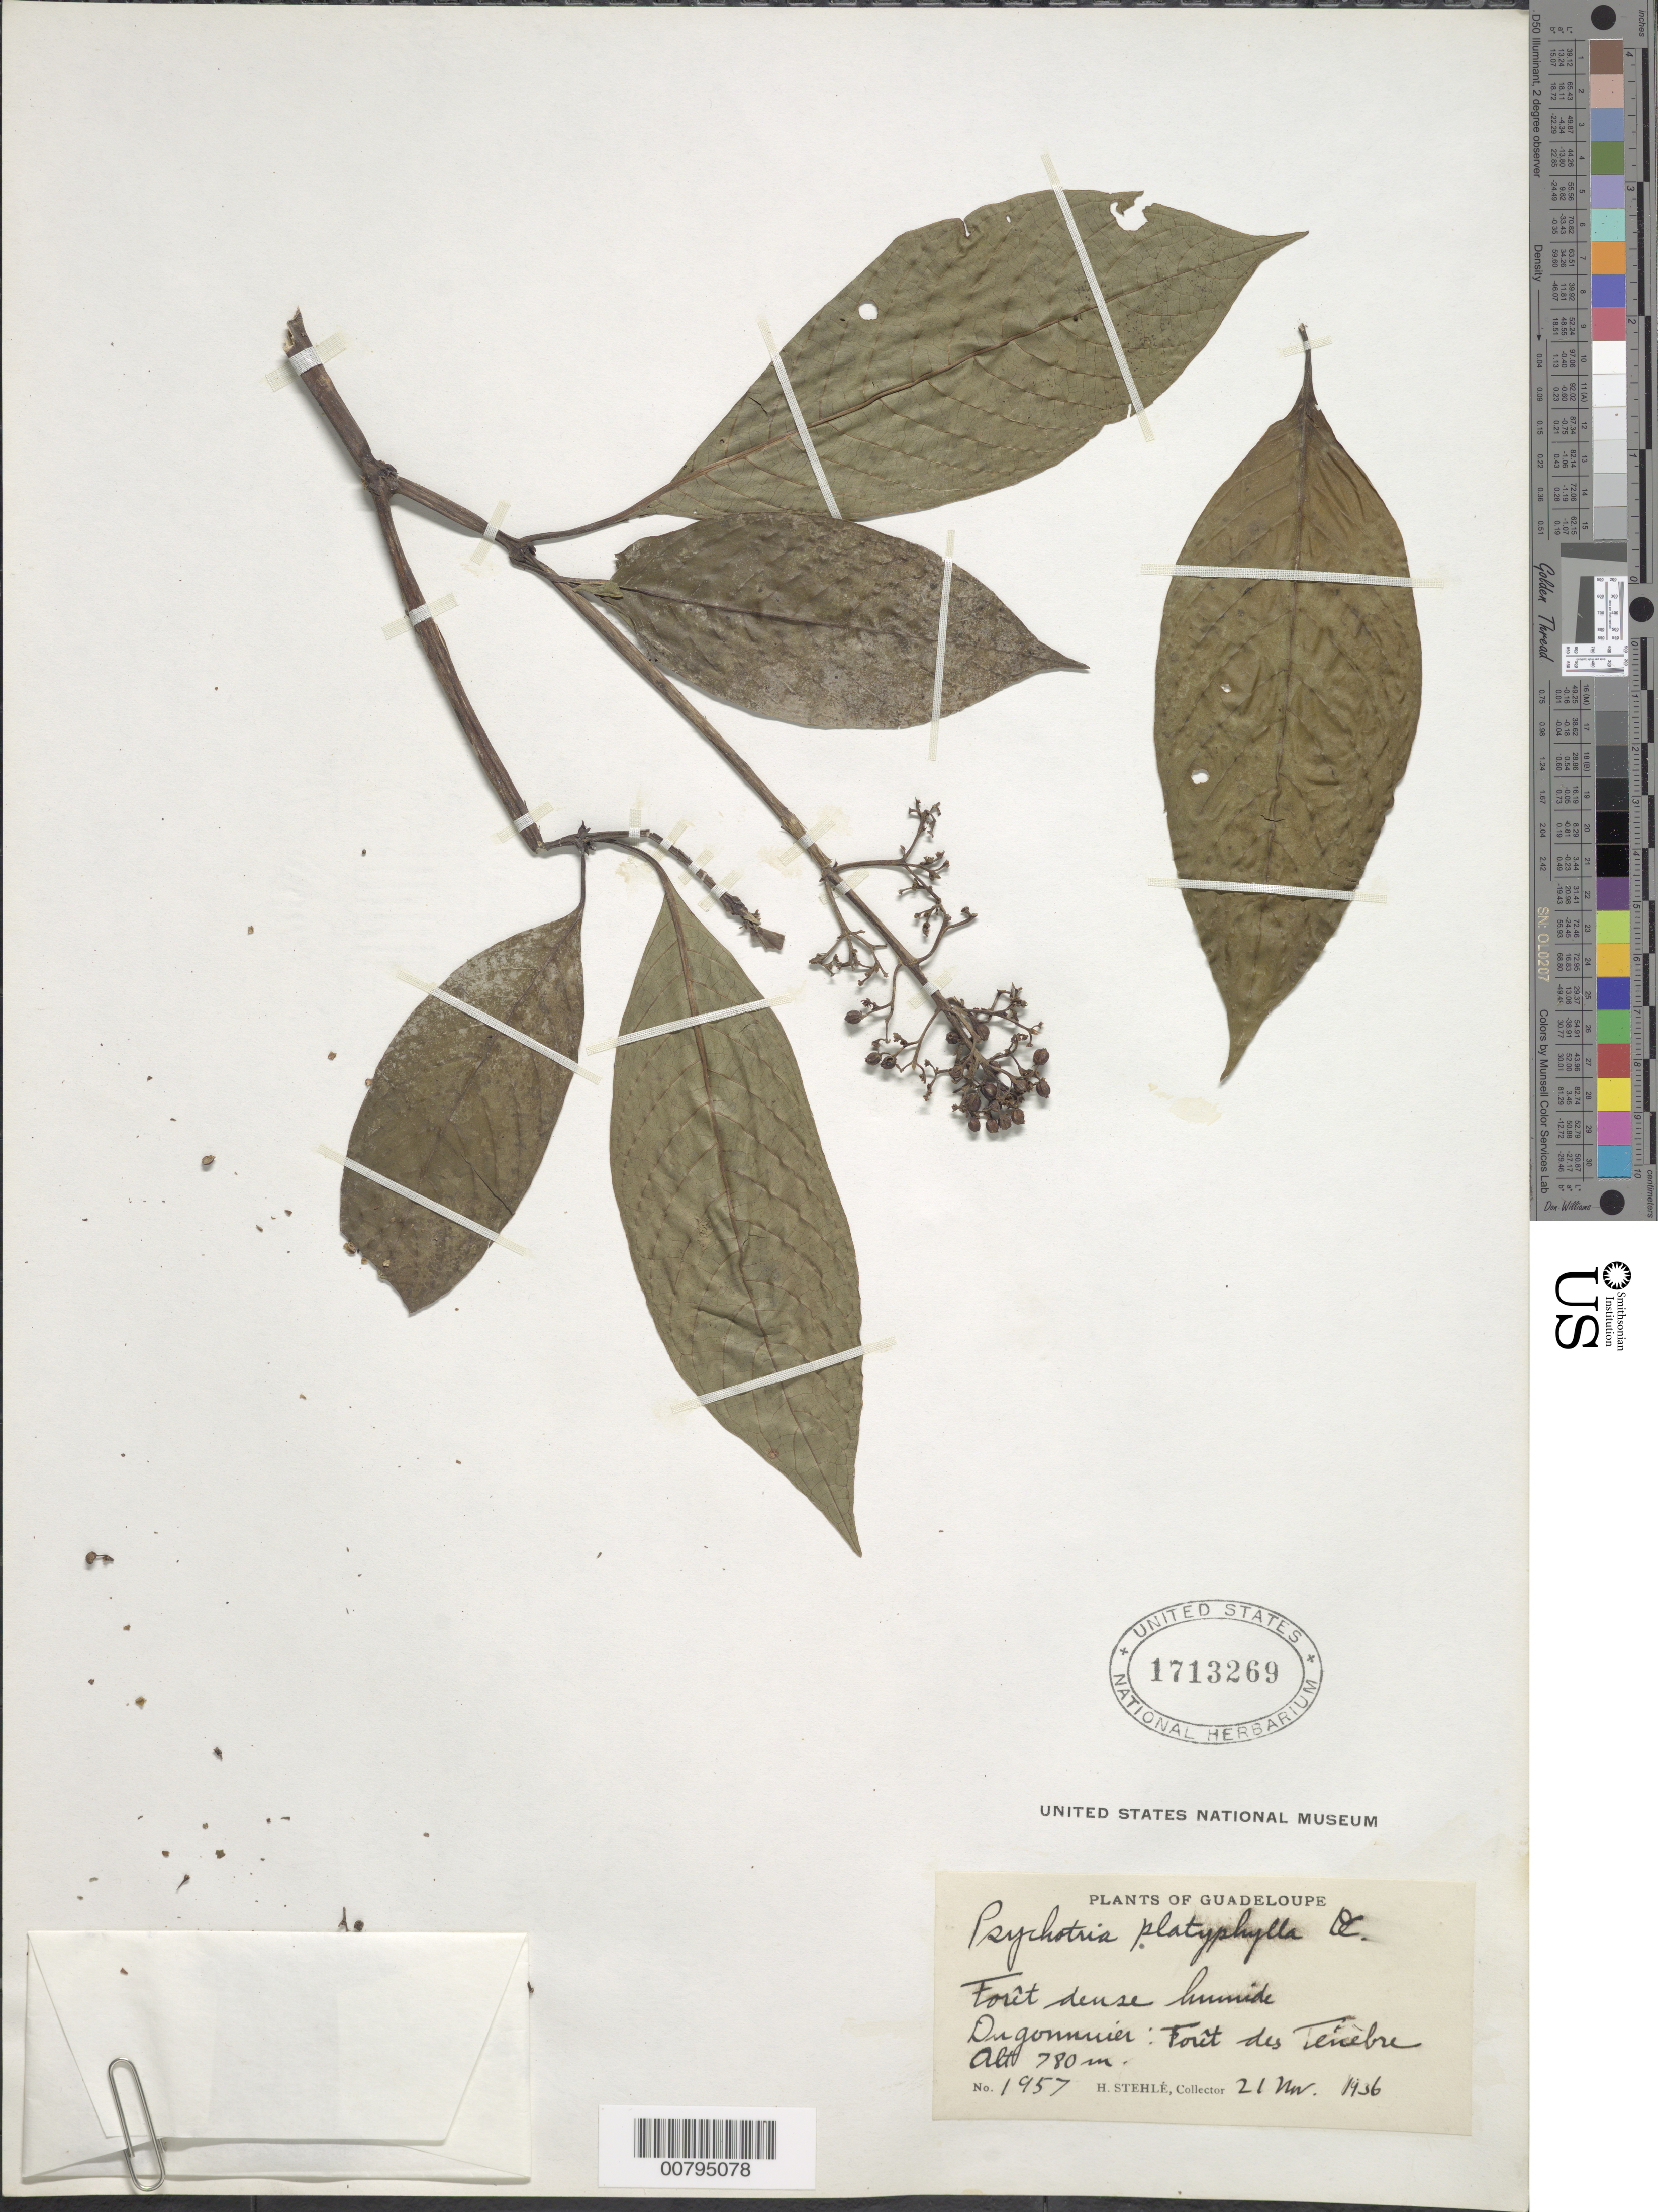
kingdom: Plantae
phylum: Tracheophyta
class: Magnoliopsida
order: Gentianales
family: Rubiaceae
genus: Psychotria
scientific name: Psychotria berteroana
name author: DC.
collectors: H. Stehlé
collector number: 1957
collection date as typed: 21 Nov 1936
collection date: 1936-11-21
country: Guadeloupe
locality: Dugonnuier: Foret des Ténèbre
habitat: Foret dense humide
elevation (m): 780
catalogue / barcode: US 1713269